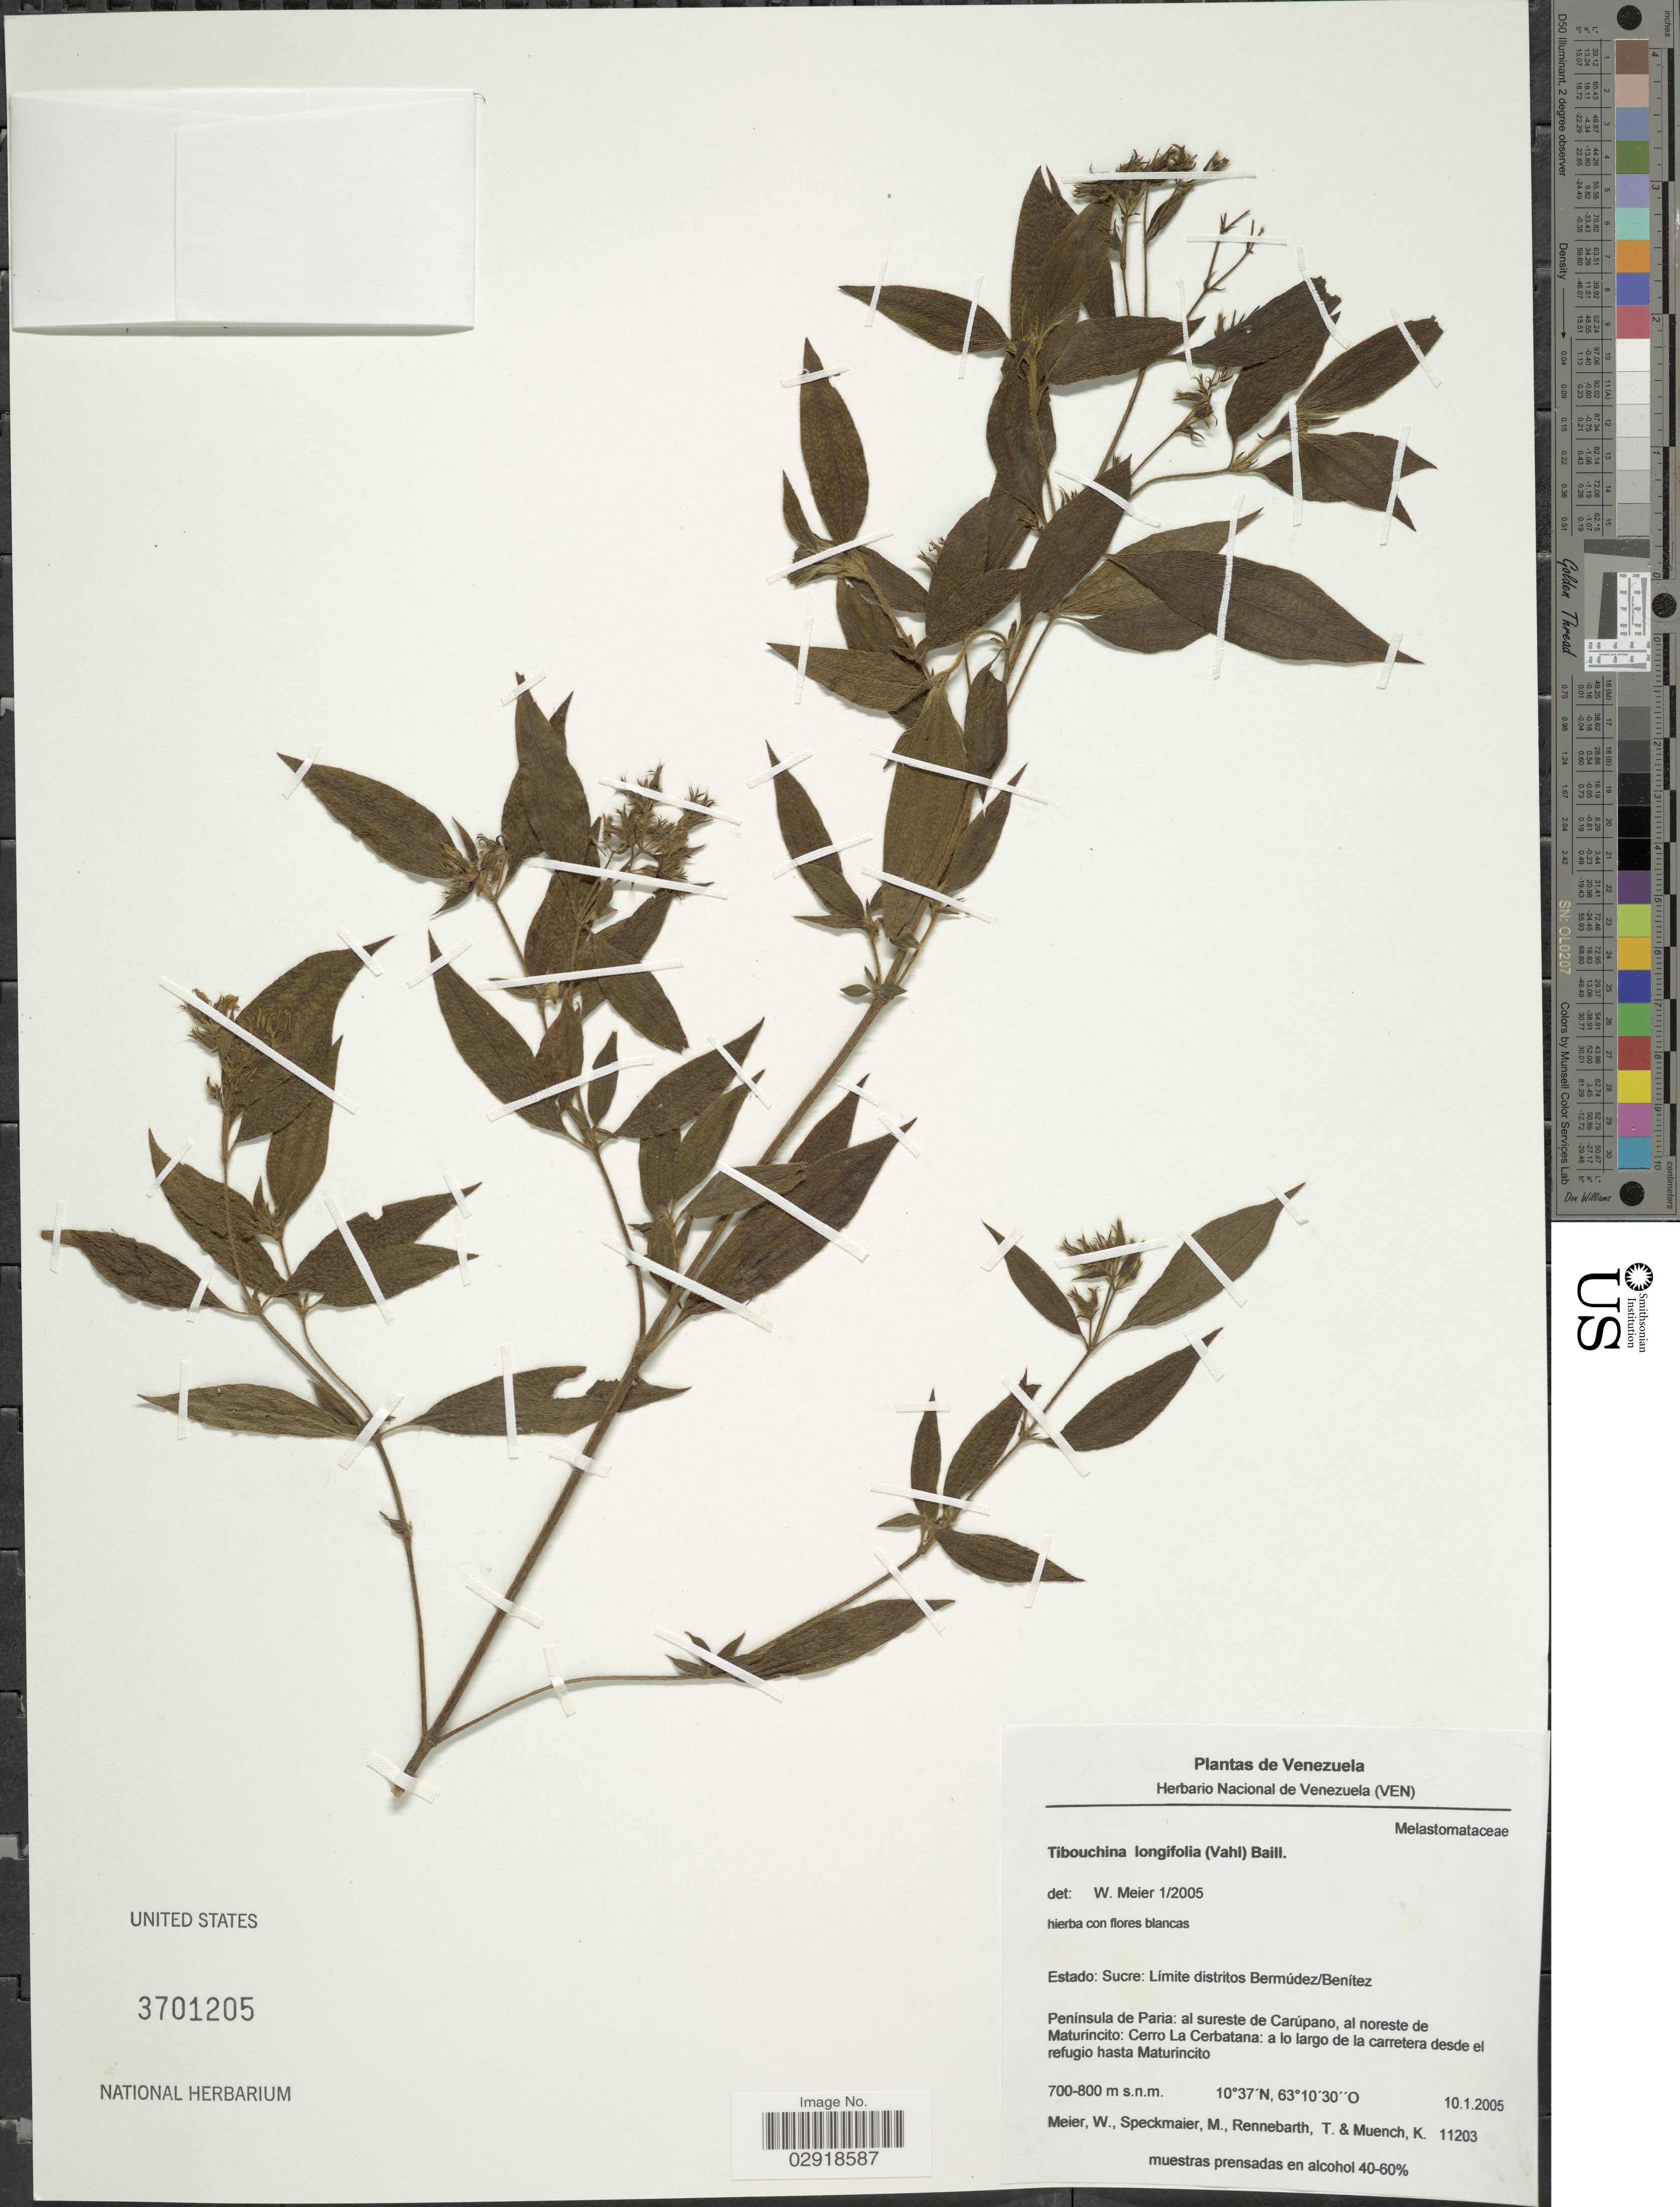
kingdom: Plantae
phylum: Tracheophyta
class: Magnoliopsida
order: Myrtales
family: Melastomataceae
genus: Chaetogastra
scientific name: Chaetogastra longifolia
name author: (Vahl) DC.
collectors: W. Meier, M. Speckmaier, T. Rennebarth & K. Muench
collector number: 11203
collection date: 2005-01-10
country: Venezuela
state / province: Sucre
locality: Límite distritos Bermúdez/Benítez. Península de Paria: al sureste de Carúpano, al noreste de Maturincito: Cerro La Cerbatana: a lo largo de la carretera desde el refugio hasta Maturincito.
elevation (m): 700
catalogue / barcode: US 3701205